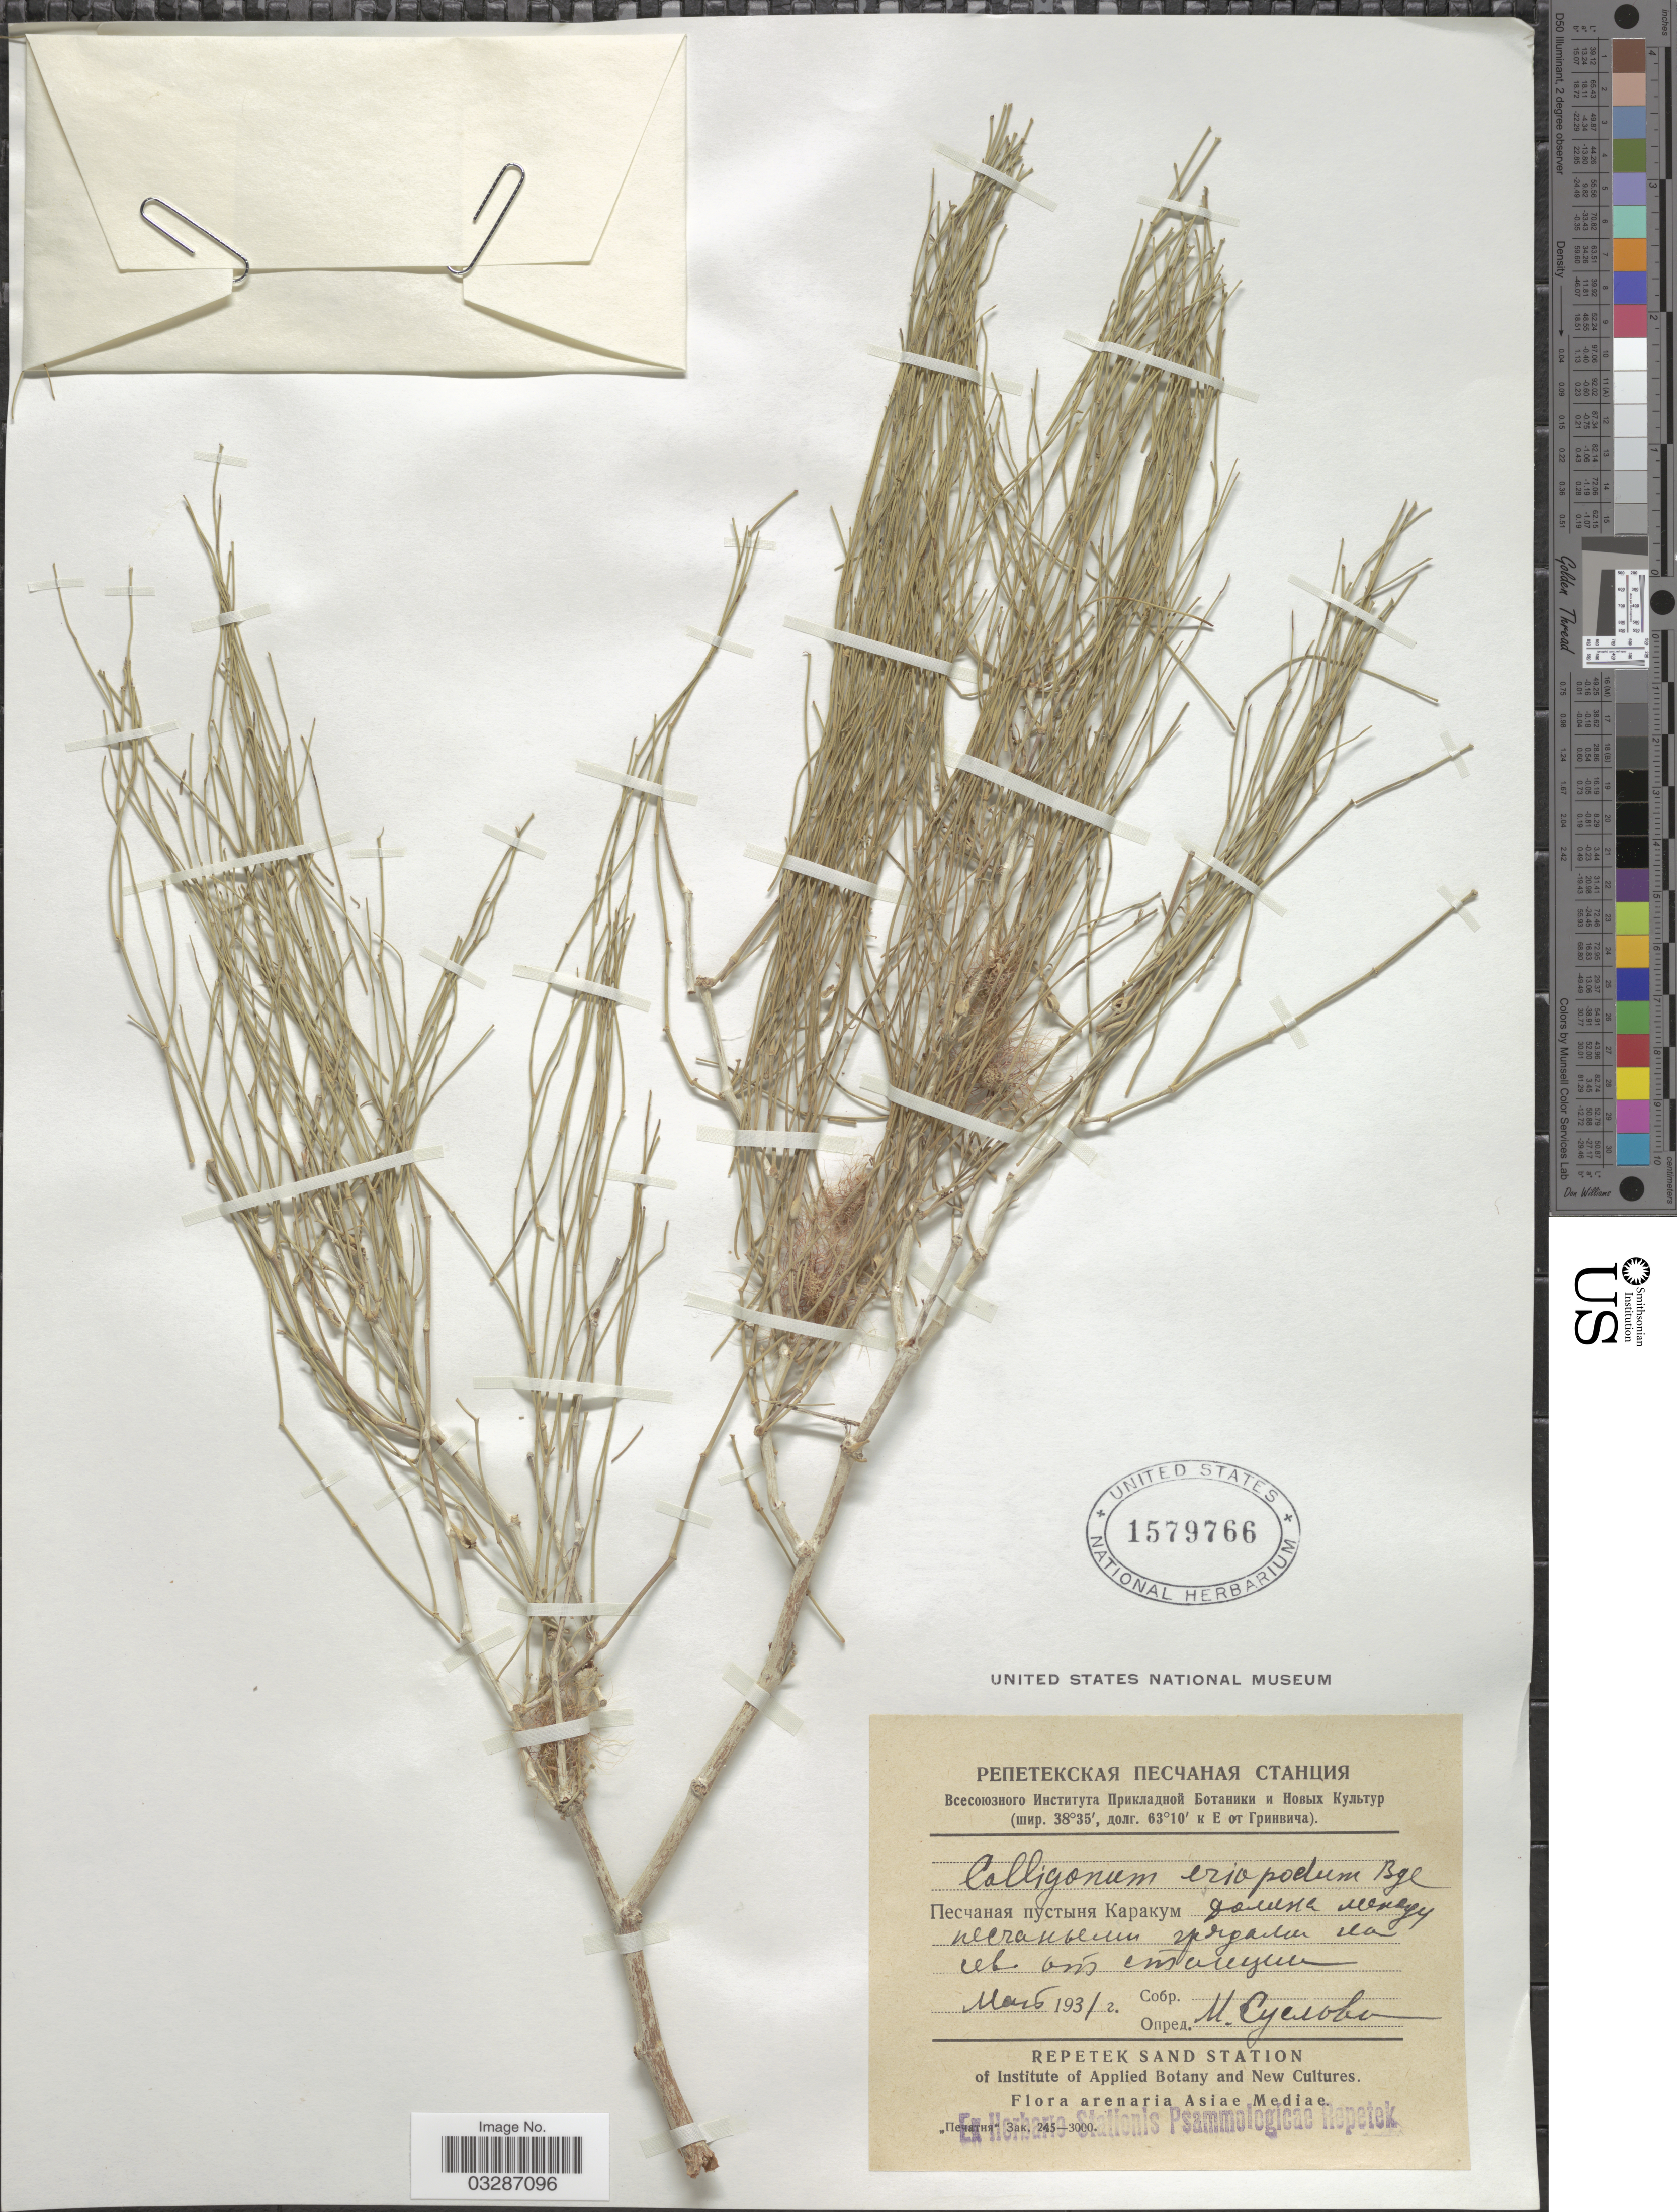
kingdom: Plantae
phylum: Tracheophyta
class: Magnoliopsida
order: Caryophyllales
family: Polygonaceae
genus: Calligonum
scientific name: Calligonum eriopodum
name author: Bunge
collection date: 1931-03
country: Turkmenistan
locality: X. Repetek Sand Station. Arenaria Asiae Mediae. [unsure placement]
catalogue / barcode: US 1579766